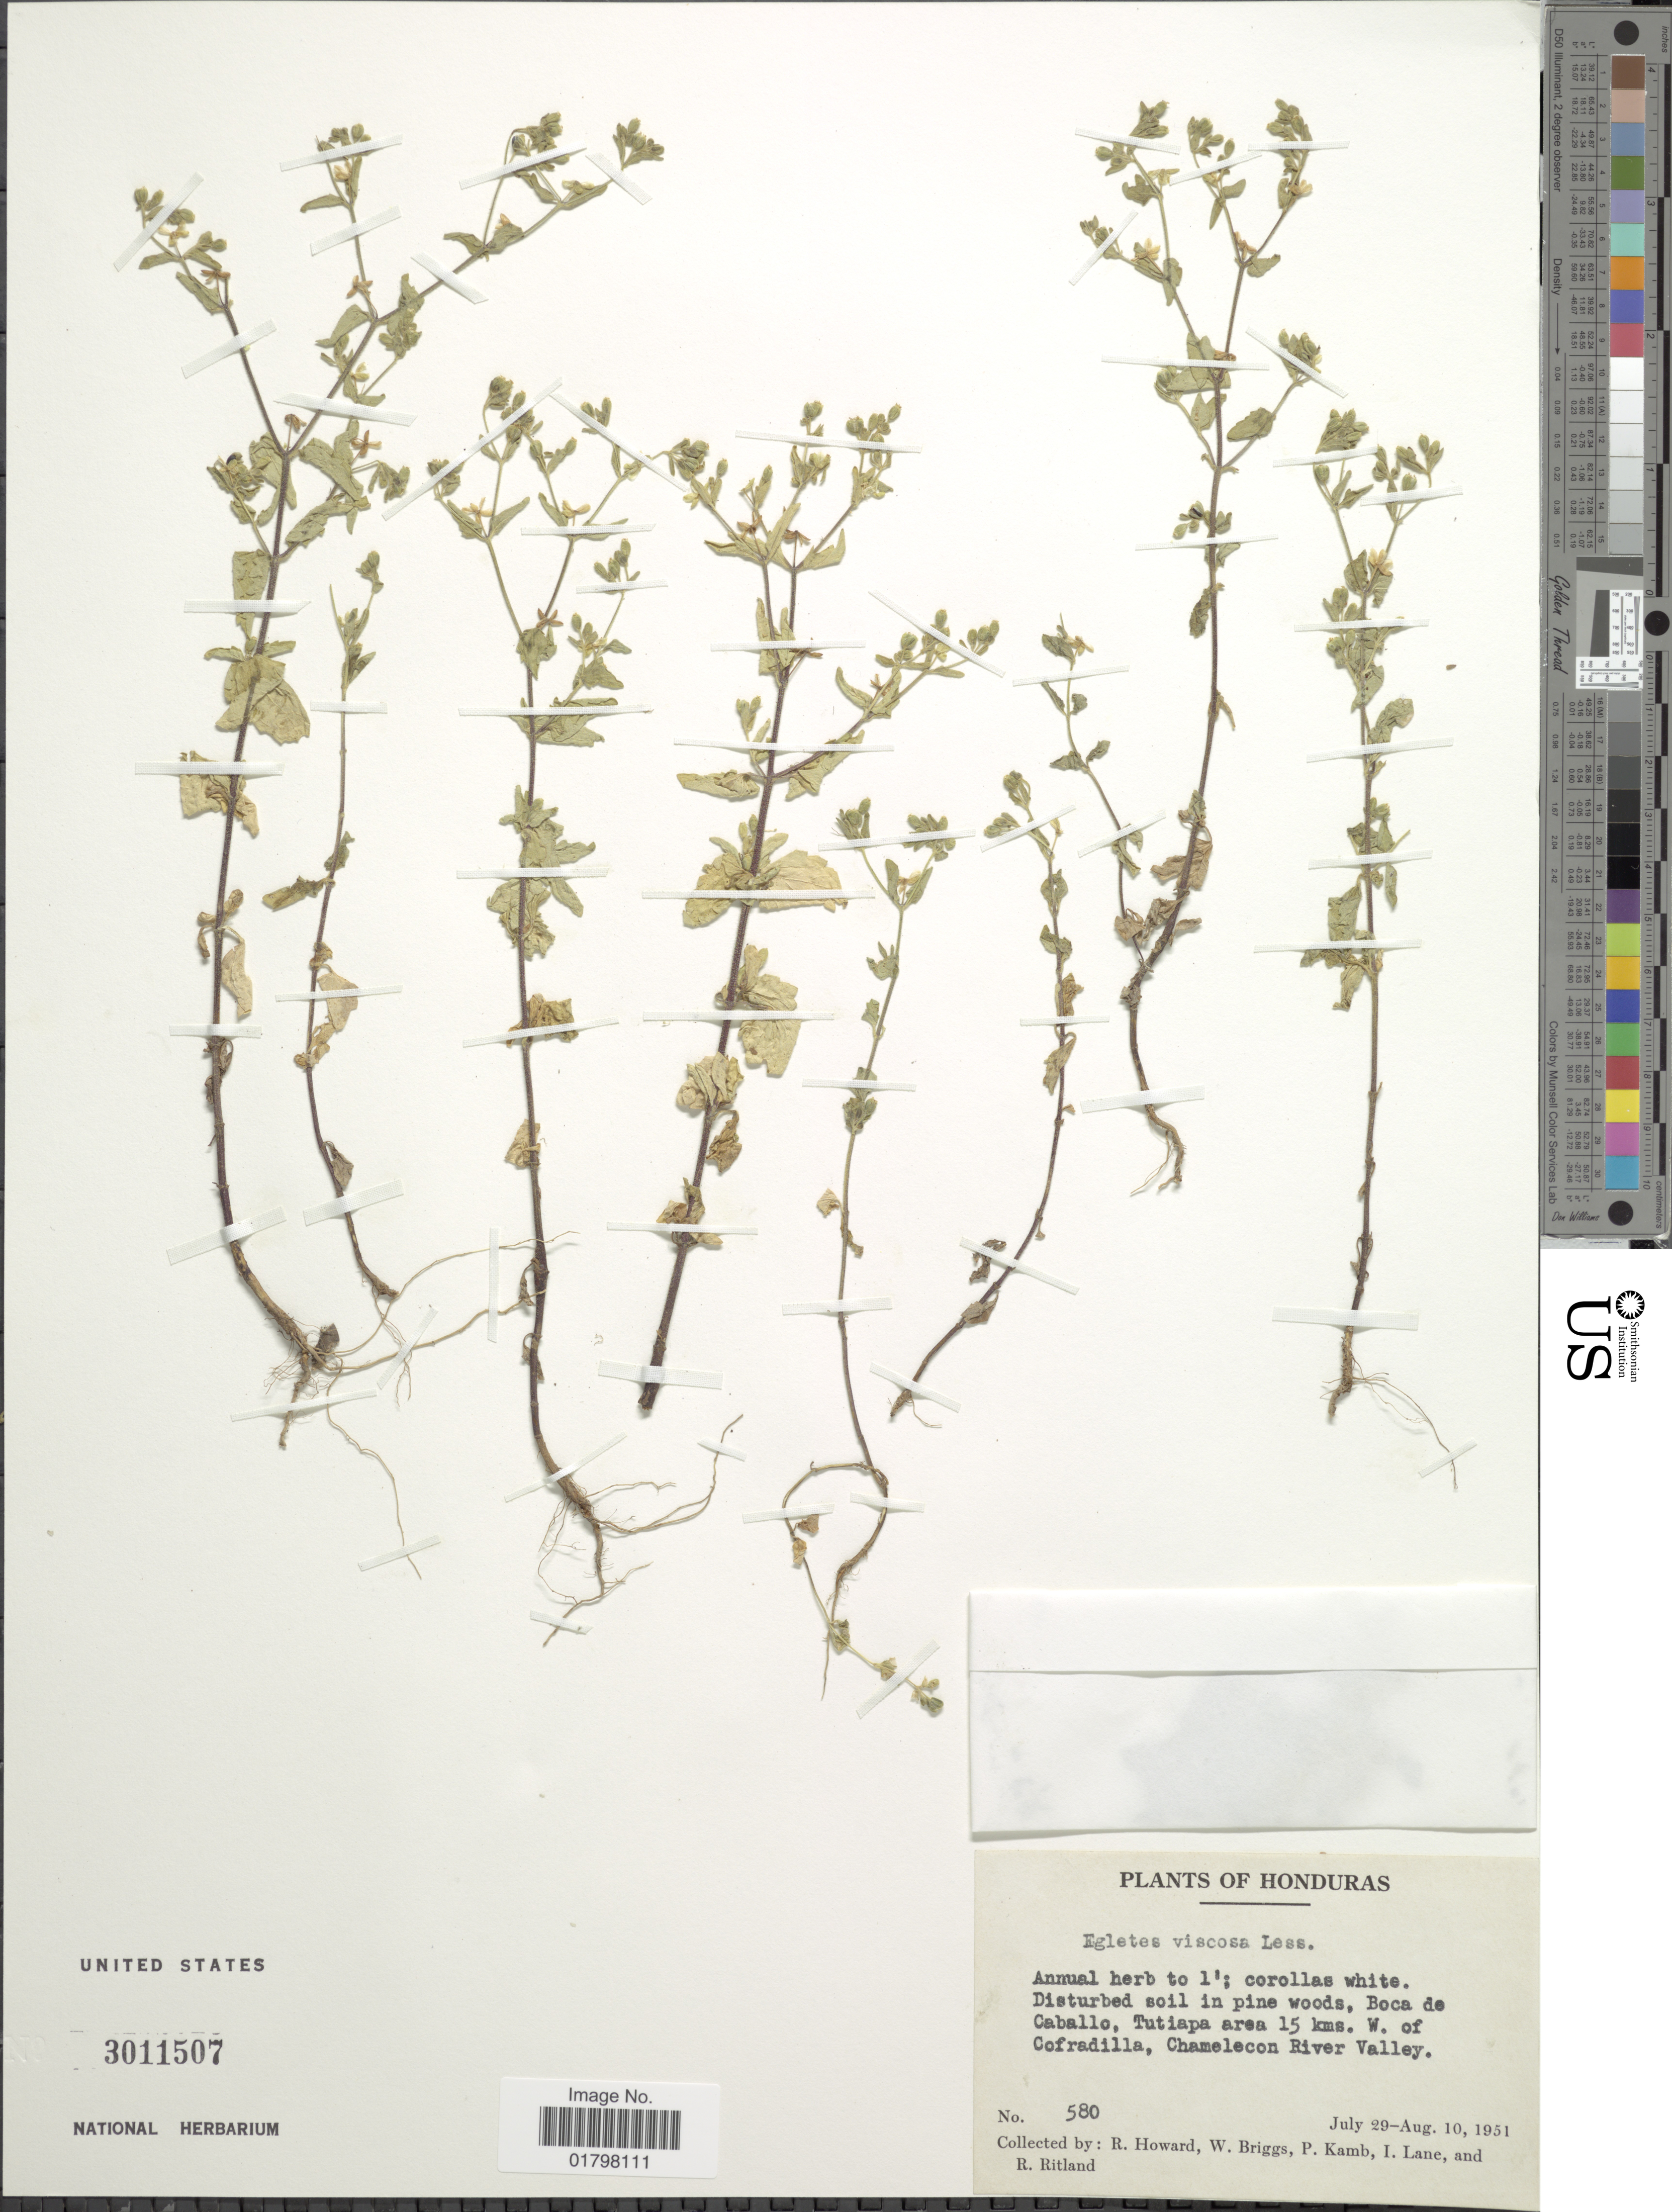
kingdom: Plantae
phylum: Tracheophyta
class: Magnoliopsida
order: Asterales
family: Asteraceae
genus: Galeana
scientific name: Galeana pratensis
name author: (Kunth) Rydb.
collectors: R. Howard, W. Briggs, P. Kamb, I. Lane & R. Ritland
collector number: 580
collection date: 1951-07-29/1951-08-10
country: Honduras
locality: Disturbed soil in pine woods, Boca de Caballo, Tutiapa area 15 kms. W. of Cofradilla, Chamelecon River Valley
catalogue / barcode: US 3011507